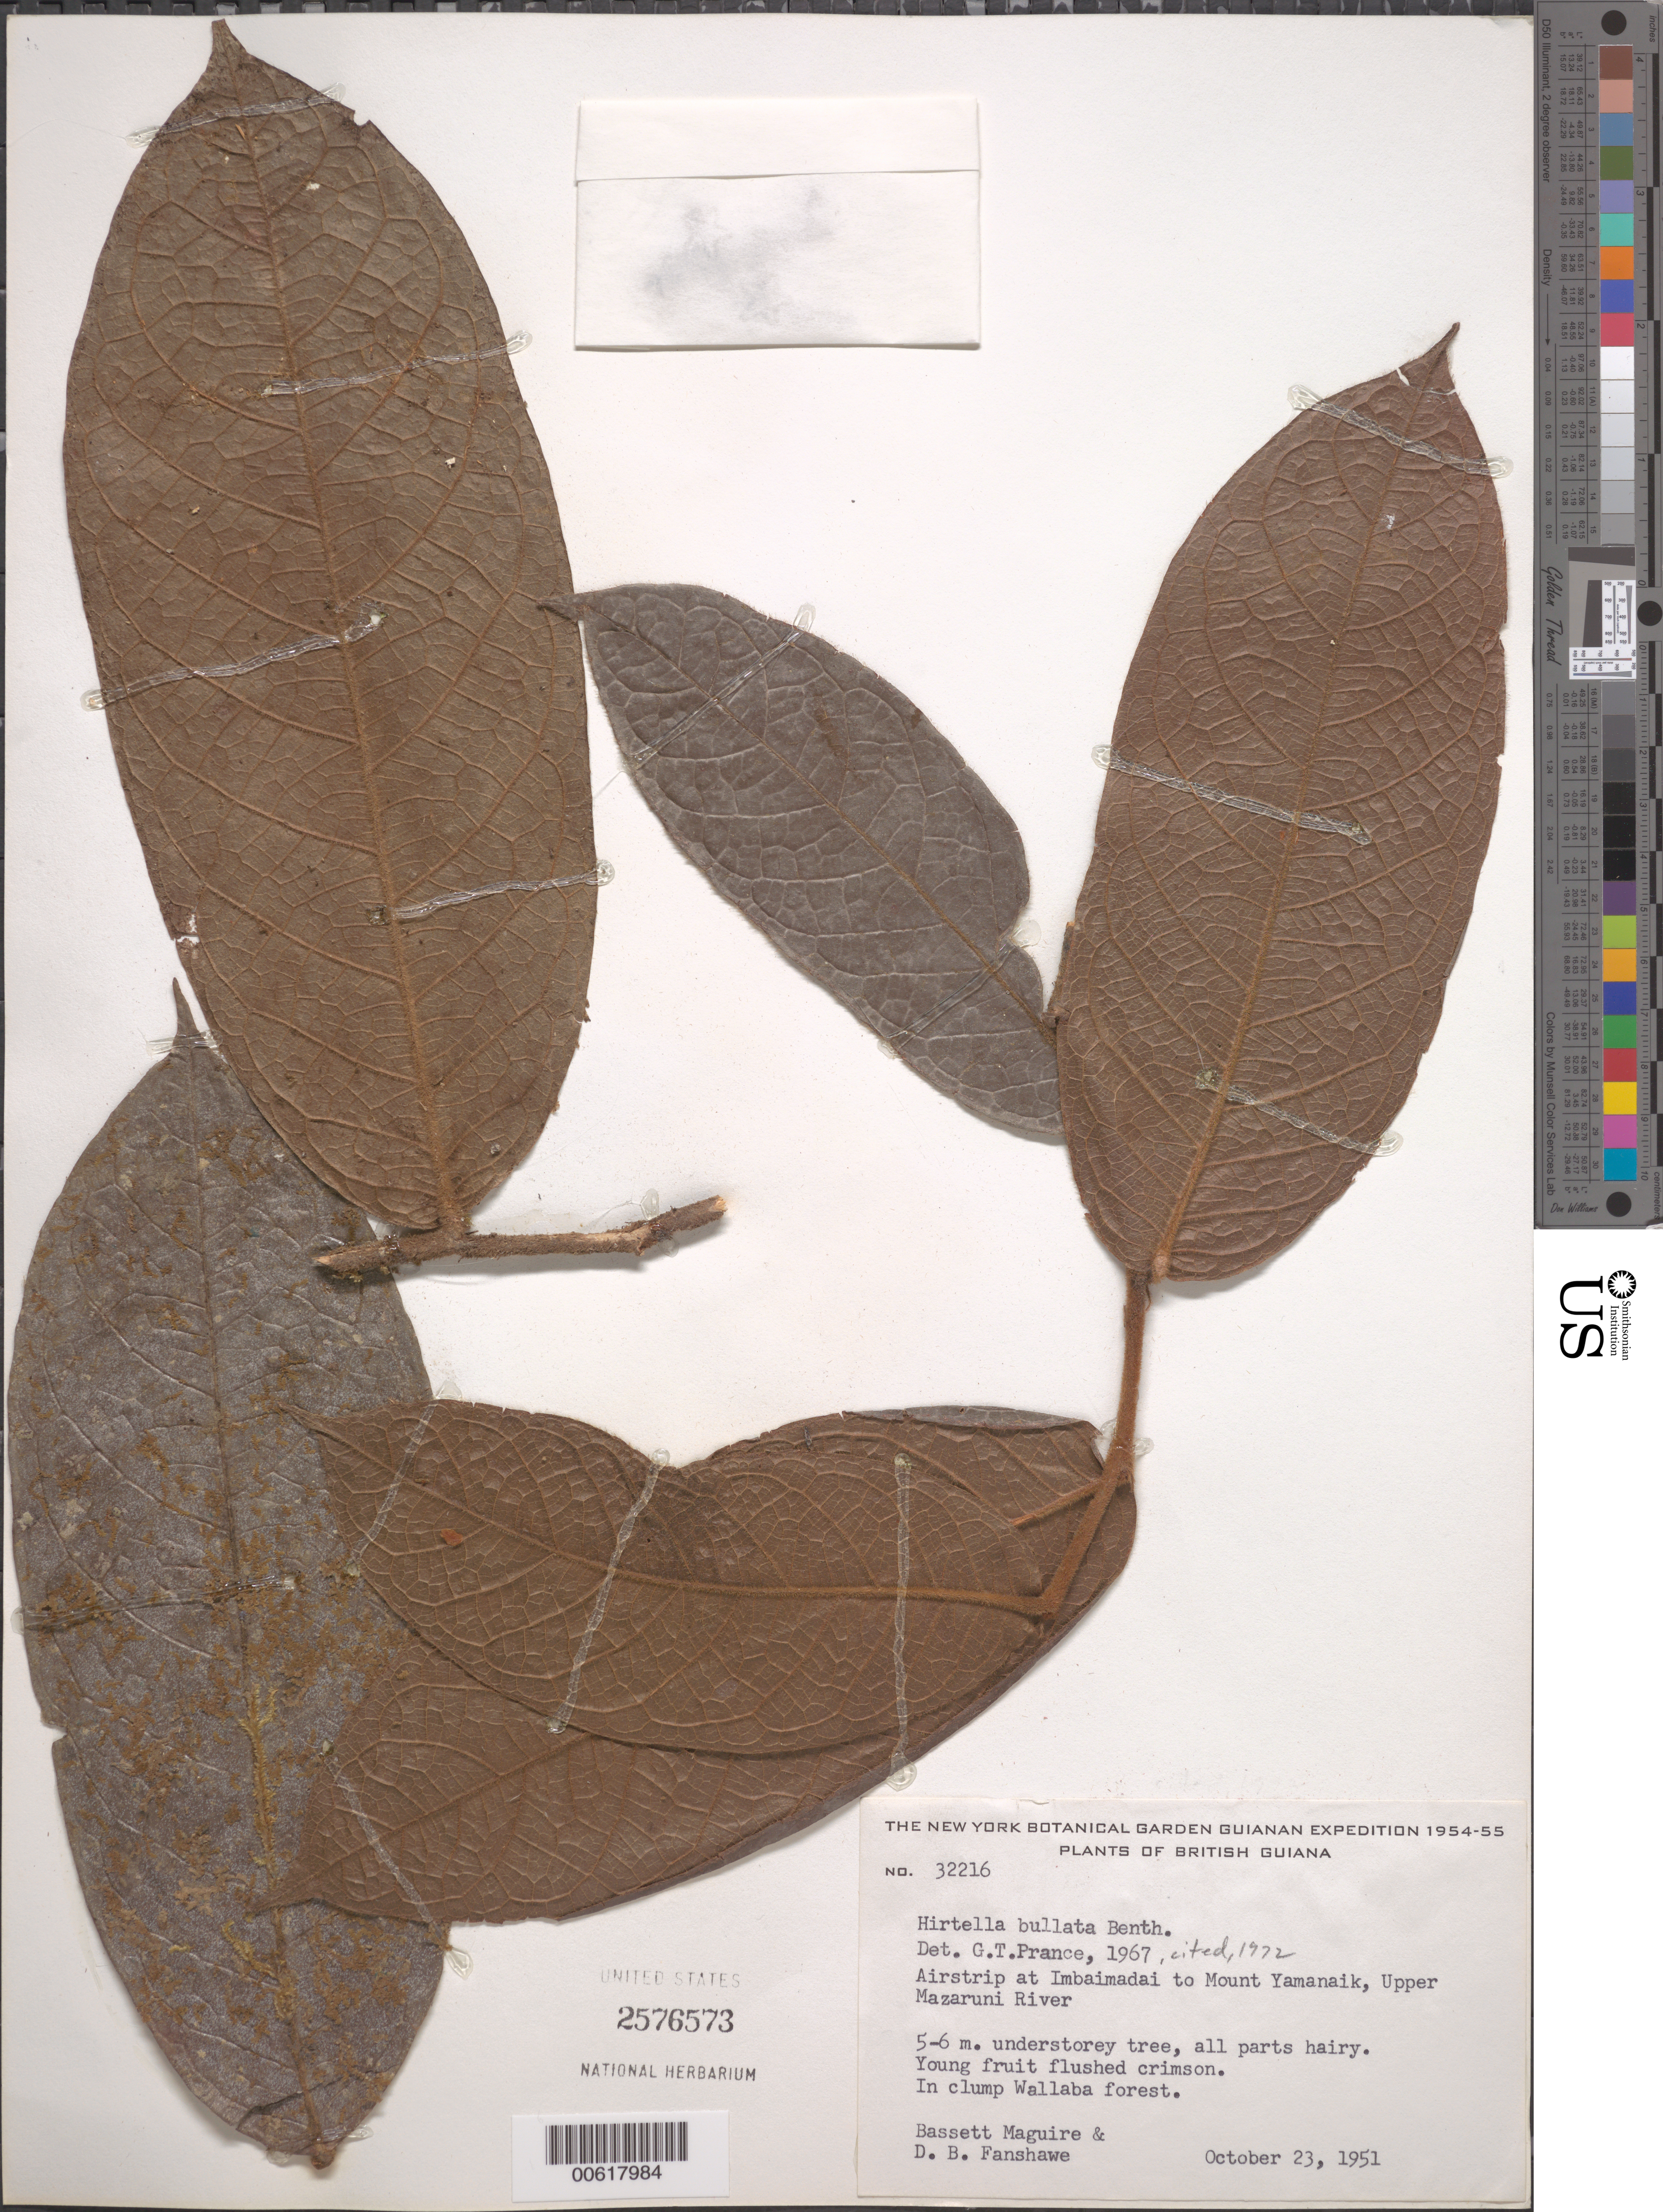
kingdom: Plantae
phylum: Tracheophyta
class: Magnoliopsida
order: Malpighiales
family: Chrysobalanaceae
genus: Hirtella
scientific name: Hirtella bullata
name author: Benth.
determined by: Prance, G. T.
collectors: B. Maguire & D. B. Fanshawe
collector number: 32216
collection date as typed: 23-Oct-51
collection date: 1951-10-23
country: Guyana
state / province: Cuyuni-Mazaruni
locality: Imbaimadai Savannas, Pakaraima Mts., Upper Mazaruni River, between Imbaimadai airstrip and Mt. Yamanaik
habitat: Clump Wallaba forest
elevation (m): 1200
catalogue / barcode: US 2576573